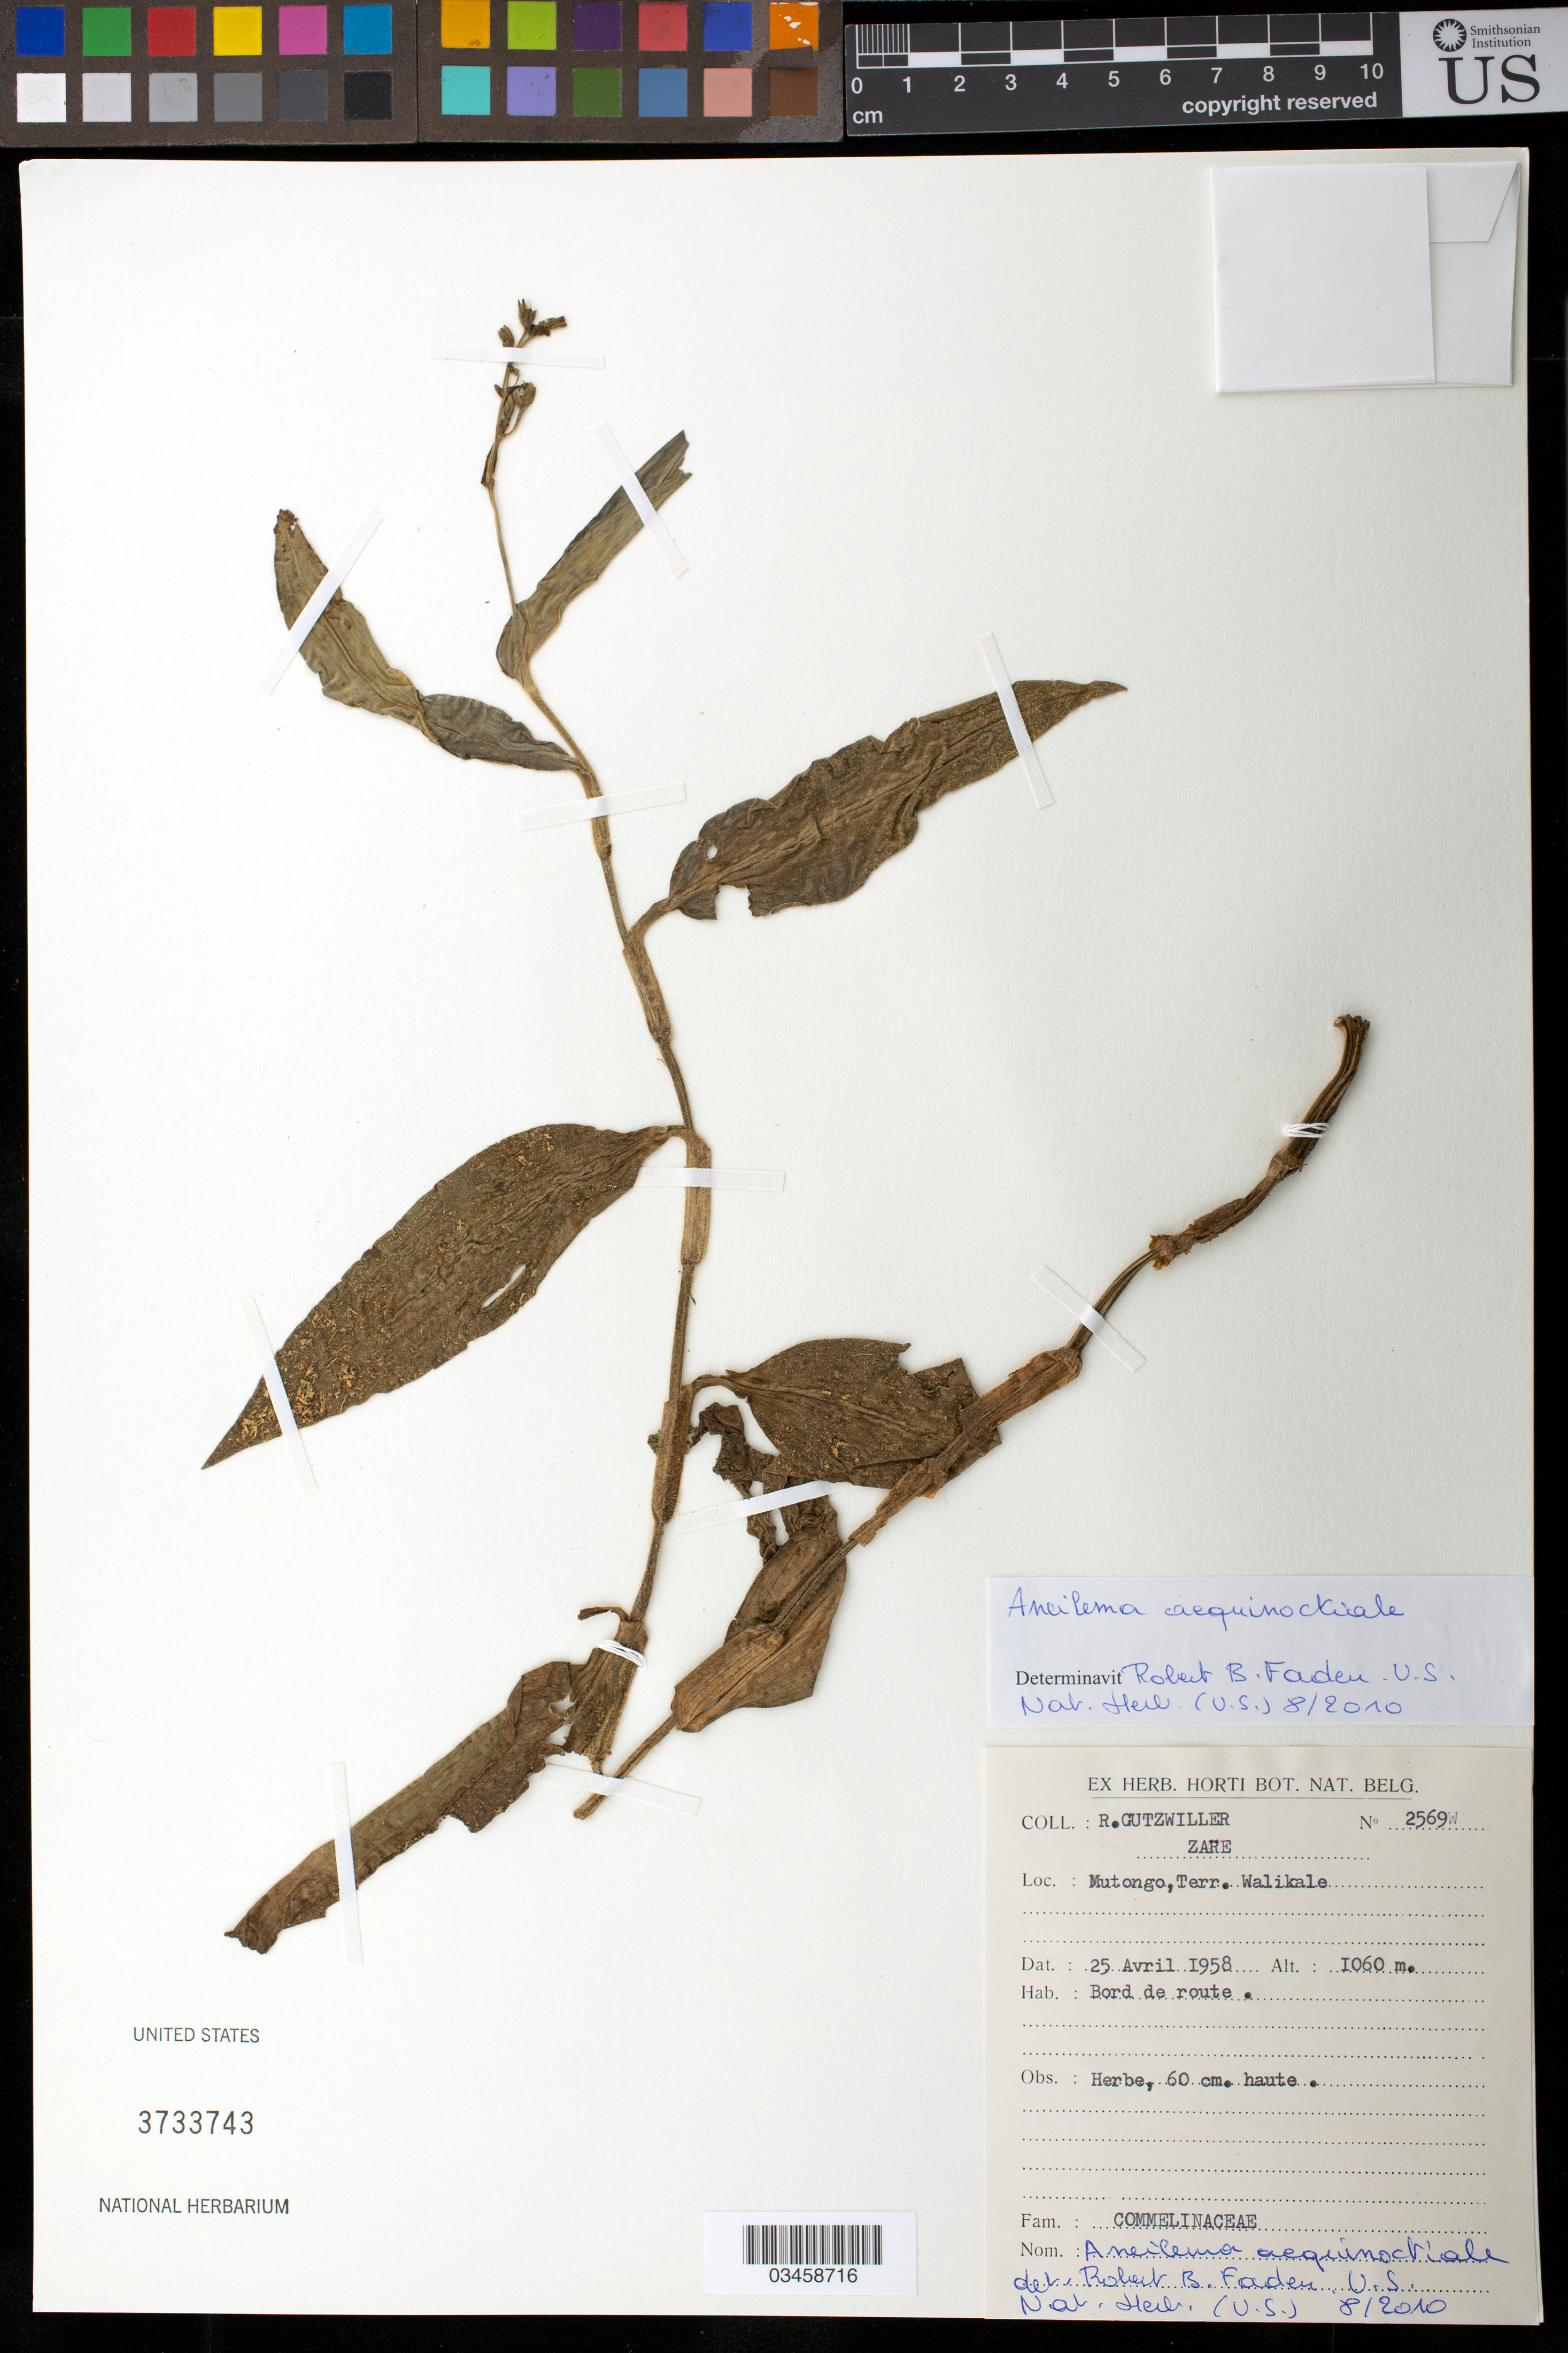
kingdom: Plantae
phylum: Tracheophyta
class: Liliopsida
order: Commelinales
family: Commelinaceae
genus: Aneilema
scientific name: Aneilema aequinoctiale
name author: (P. Beauv.) Loudon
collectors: R. Gutzwiller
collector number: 2569W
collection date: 1958-04-25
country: Congo, Democratic Republic of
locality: Mutongo, territ. Walikale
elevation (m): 1600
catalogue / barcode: US 3733743